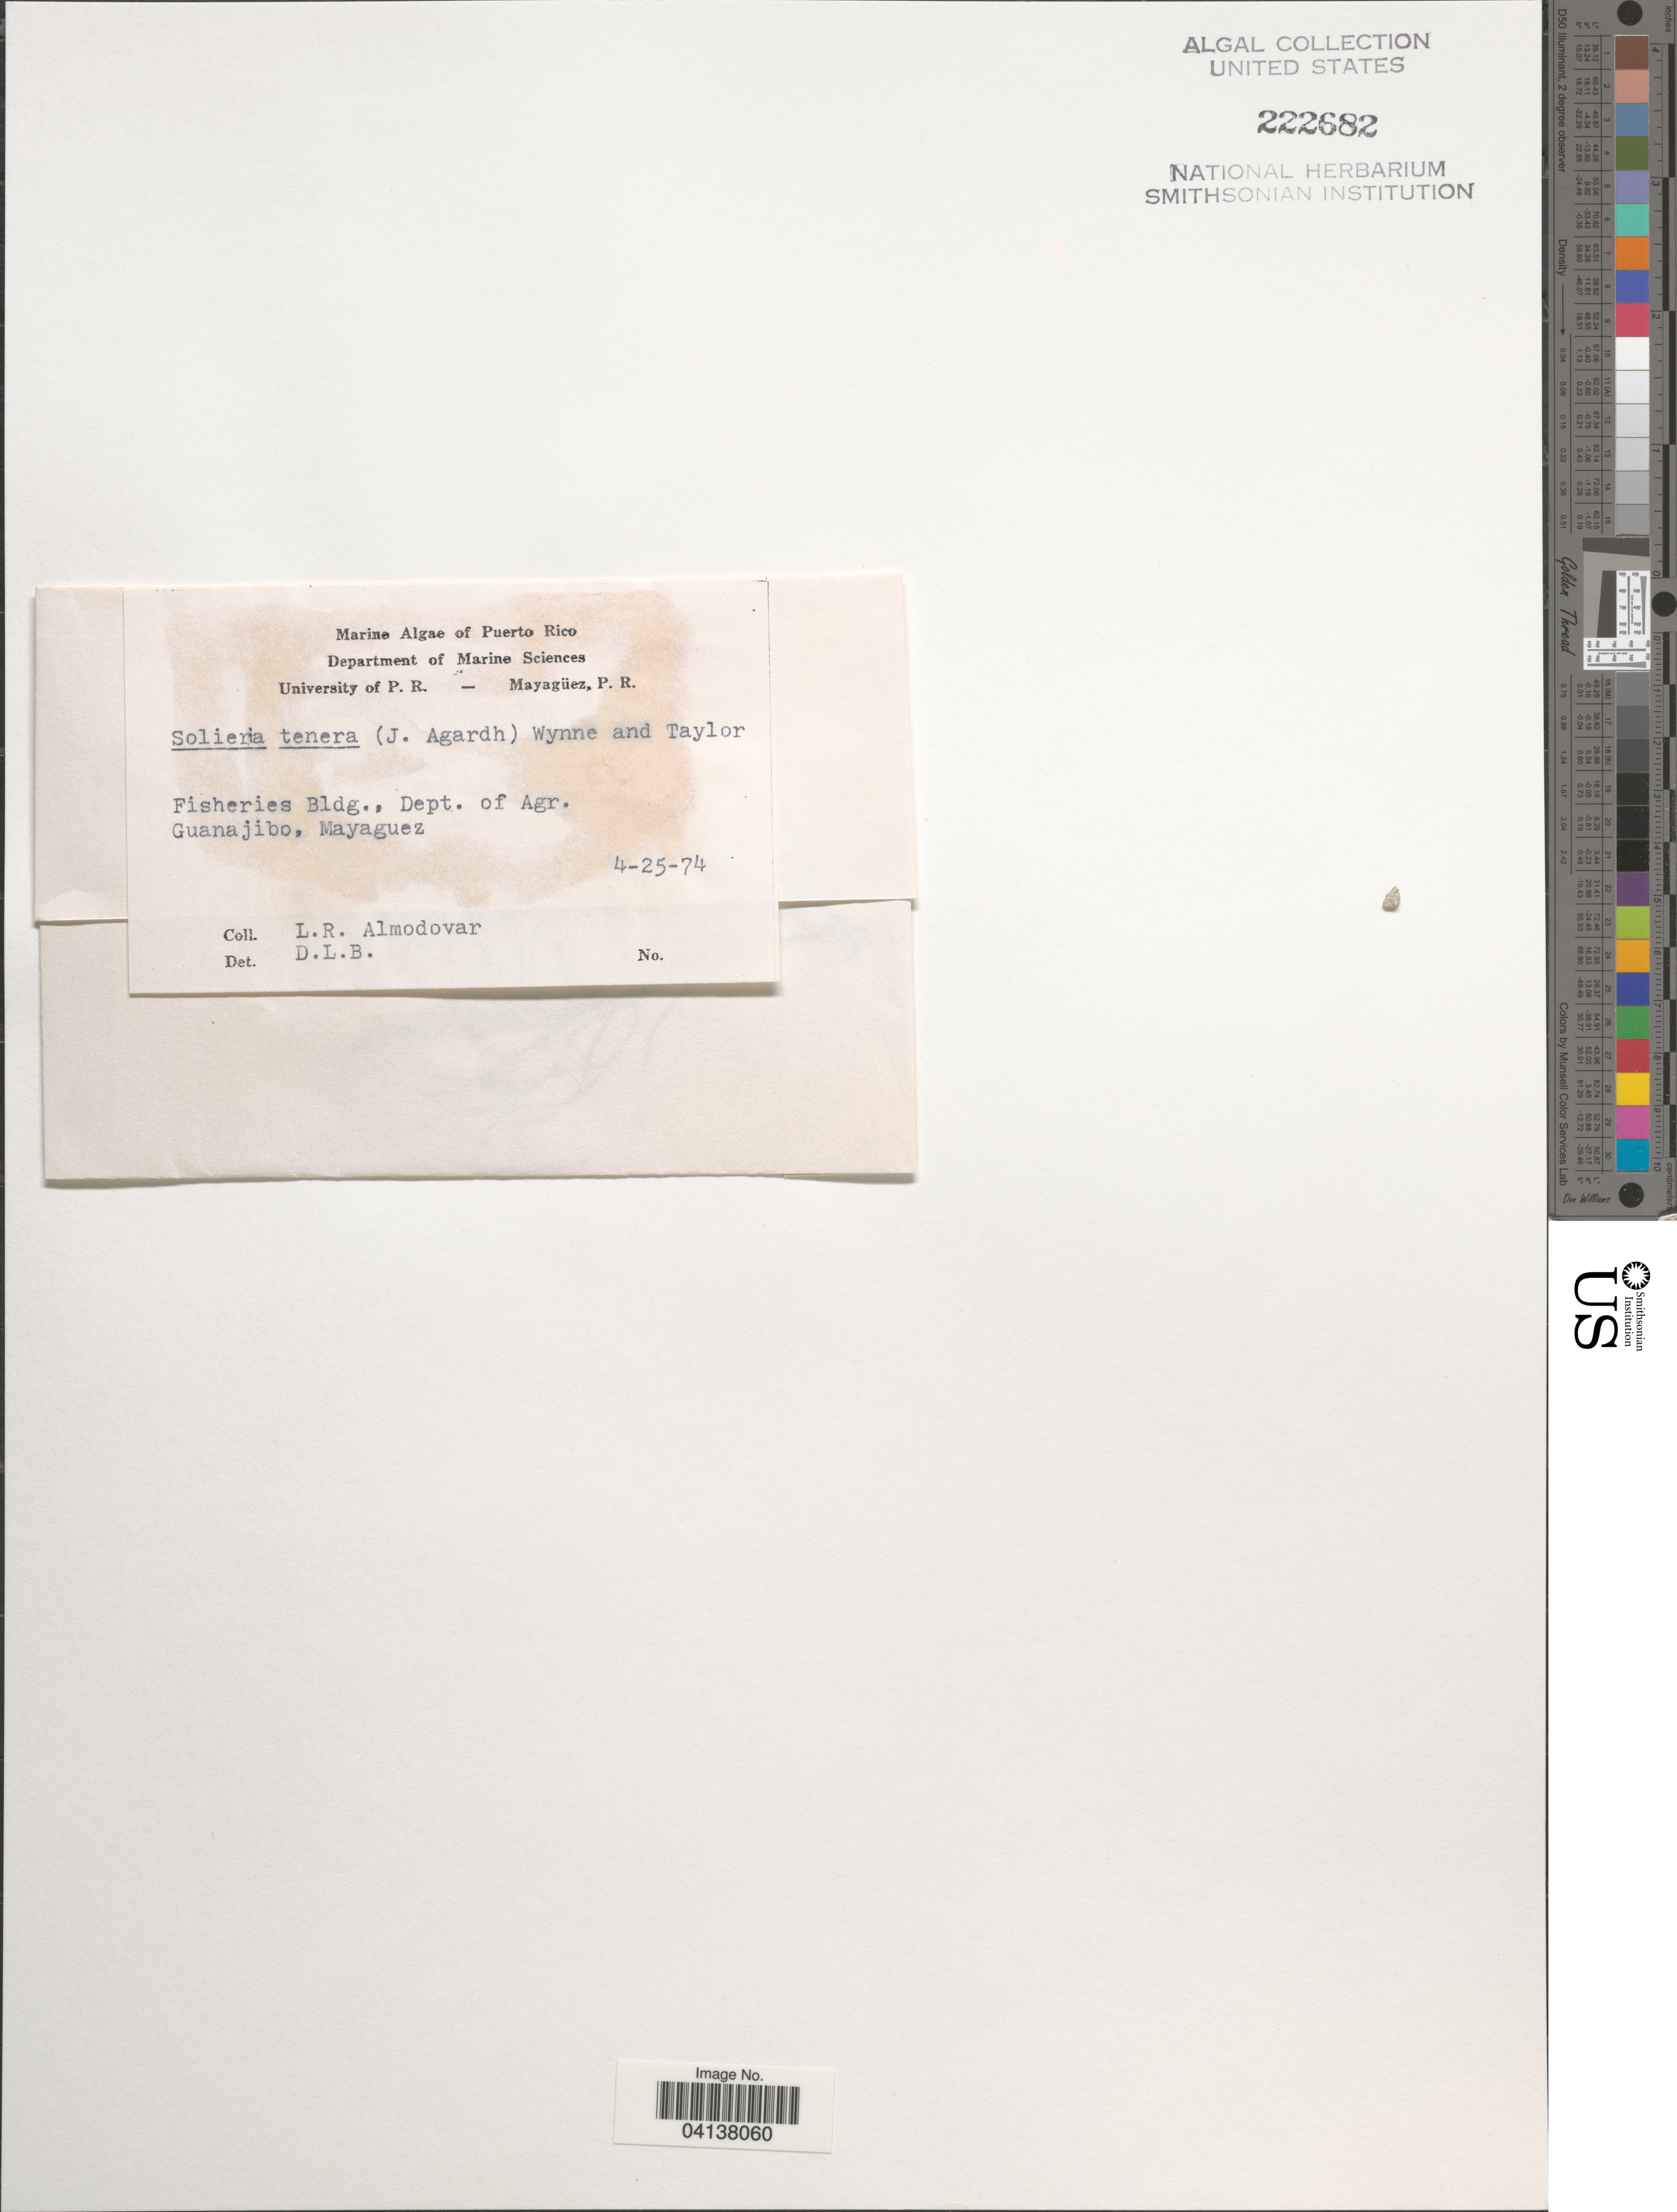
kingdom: Plantae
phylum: Rhodophyta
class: Florideophyceae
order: Gigartinales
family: Solieriaceae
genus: Solieria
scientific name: Solieria filiformis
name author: (Kütz.) P.W. Gabrielson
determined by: Algae name updating Project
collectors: L. Almodovar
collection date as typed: Transcribed d/m/y: 25/4/74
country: Puerto Rico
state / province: Mayagüez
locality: Fisheries Bldg., Dept. of Agr. Guanajibo.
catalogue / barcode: US 222682